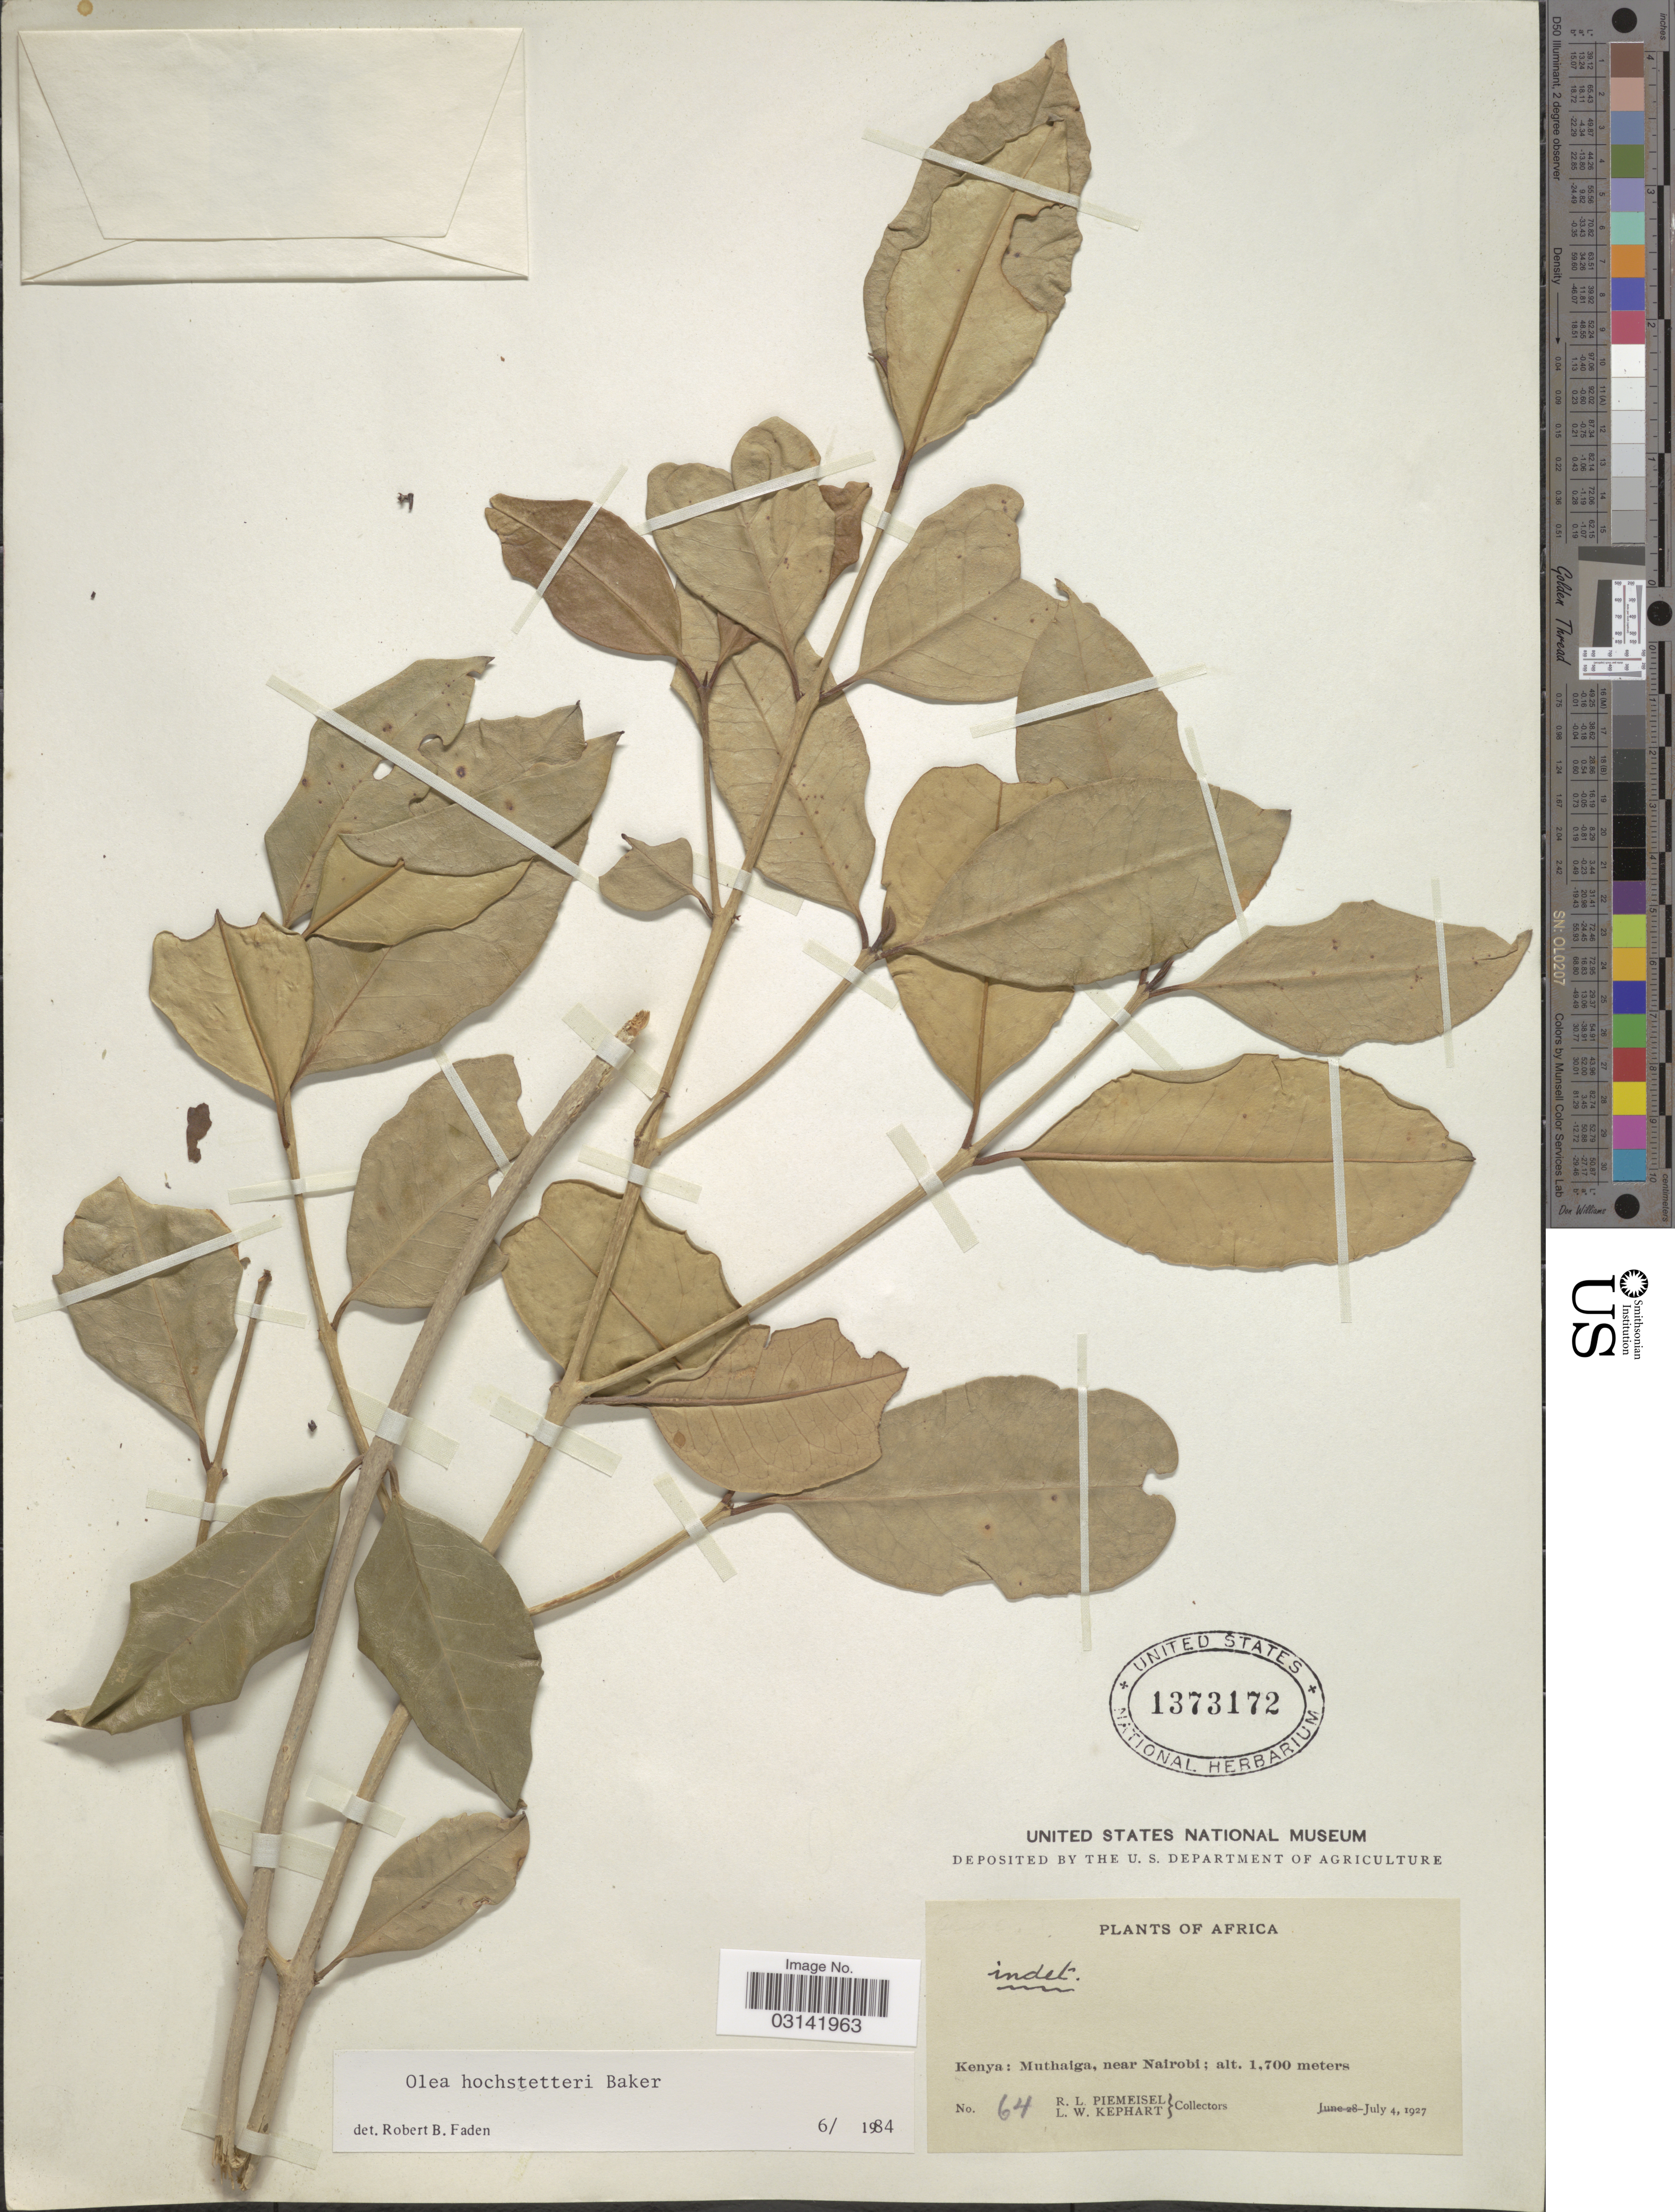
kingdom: Plantae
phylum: Tracheophyta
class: Magnoliopsida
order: Lamiales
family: Oleaceae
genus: Olea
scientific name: Olea hochstetteri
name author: Baker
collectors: R. L. Piemeisel & L. W. Kephart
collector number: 64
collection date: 1927-07-04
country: Kenya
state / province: Nairobi Area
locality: Muthaiga, near Nairobi.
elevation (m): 1700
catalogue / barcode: US 1373172